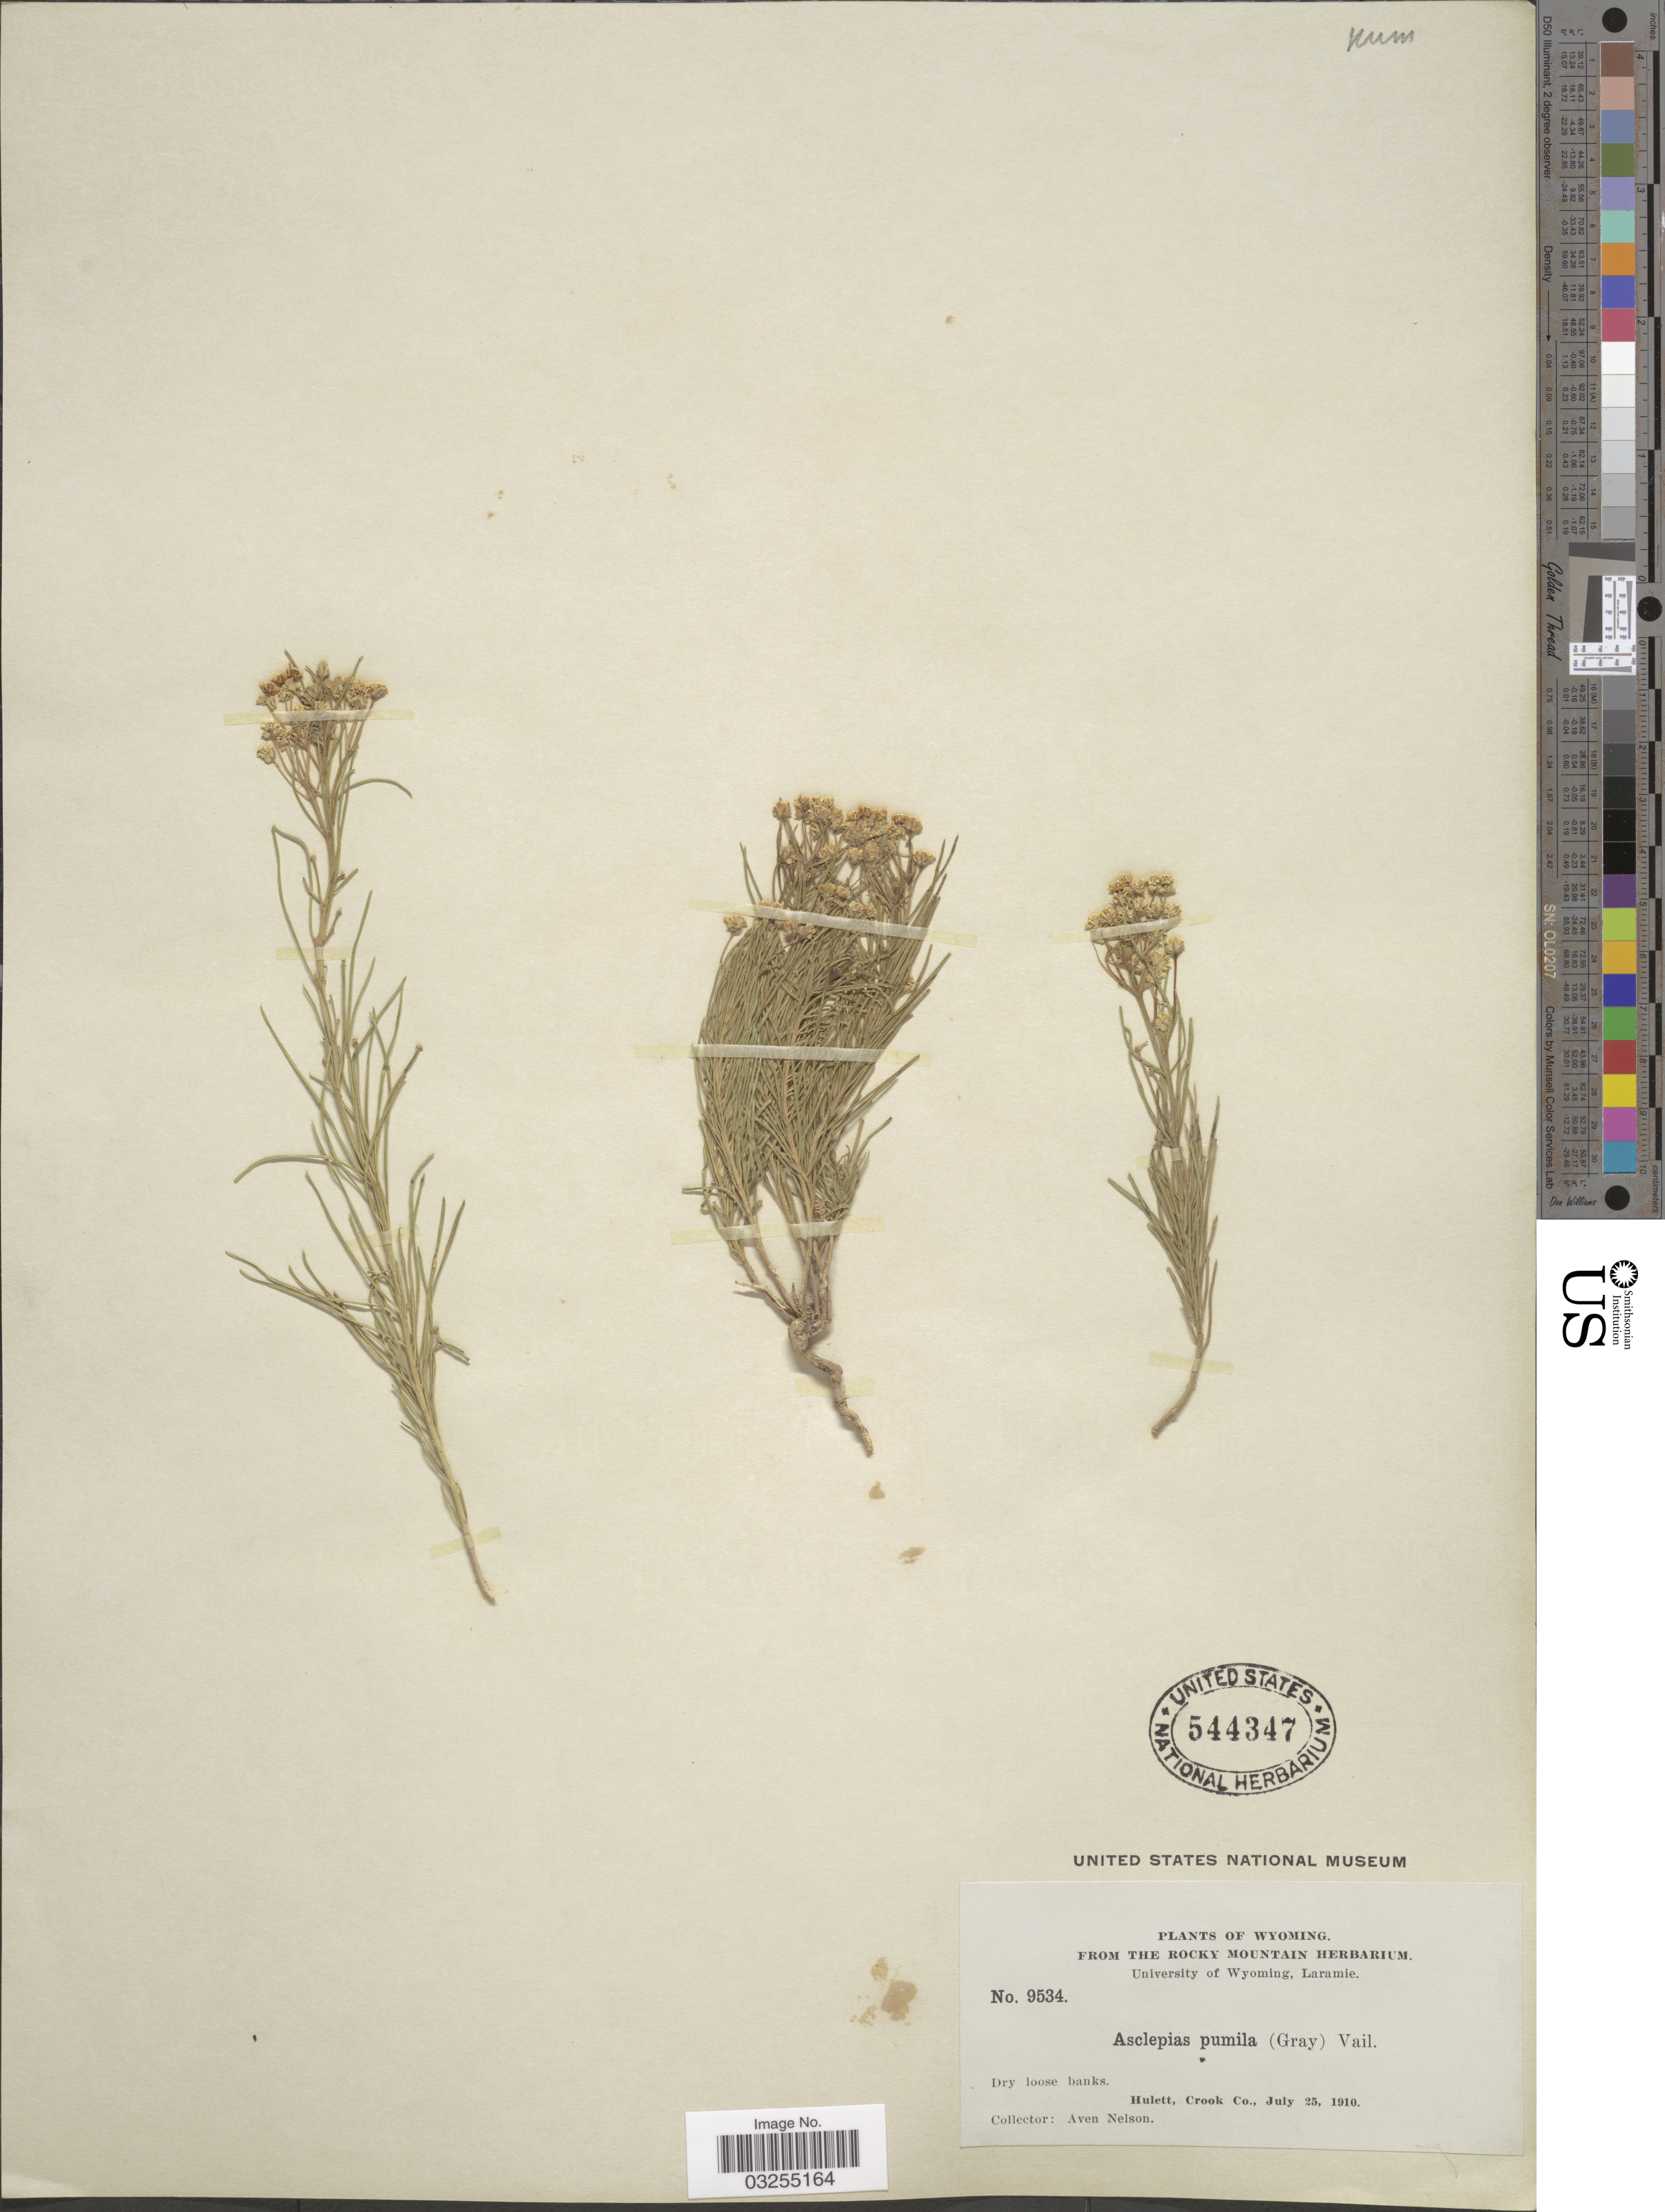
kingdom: Plantae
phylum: Tracheophyta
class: Magnoliopsida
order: Gentianales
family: Apocynaceae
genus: Asclepias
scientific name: Asclepias pumila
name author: (A. Gray) Vail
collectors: A. Nelson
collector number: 9534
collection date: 1910-07-25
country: United States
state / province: Wyoming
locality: Hulett, Crook Co.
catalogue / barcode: US 544347